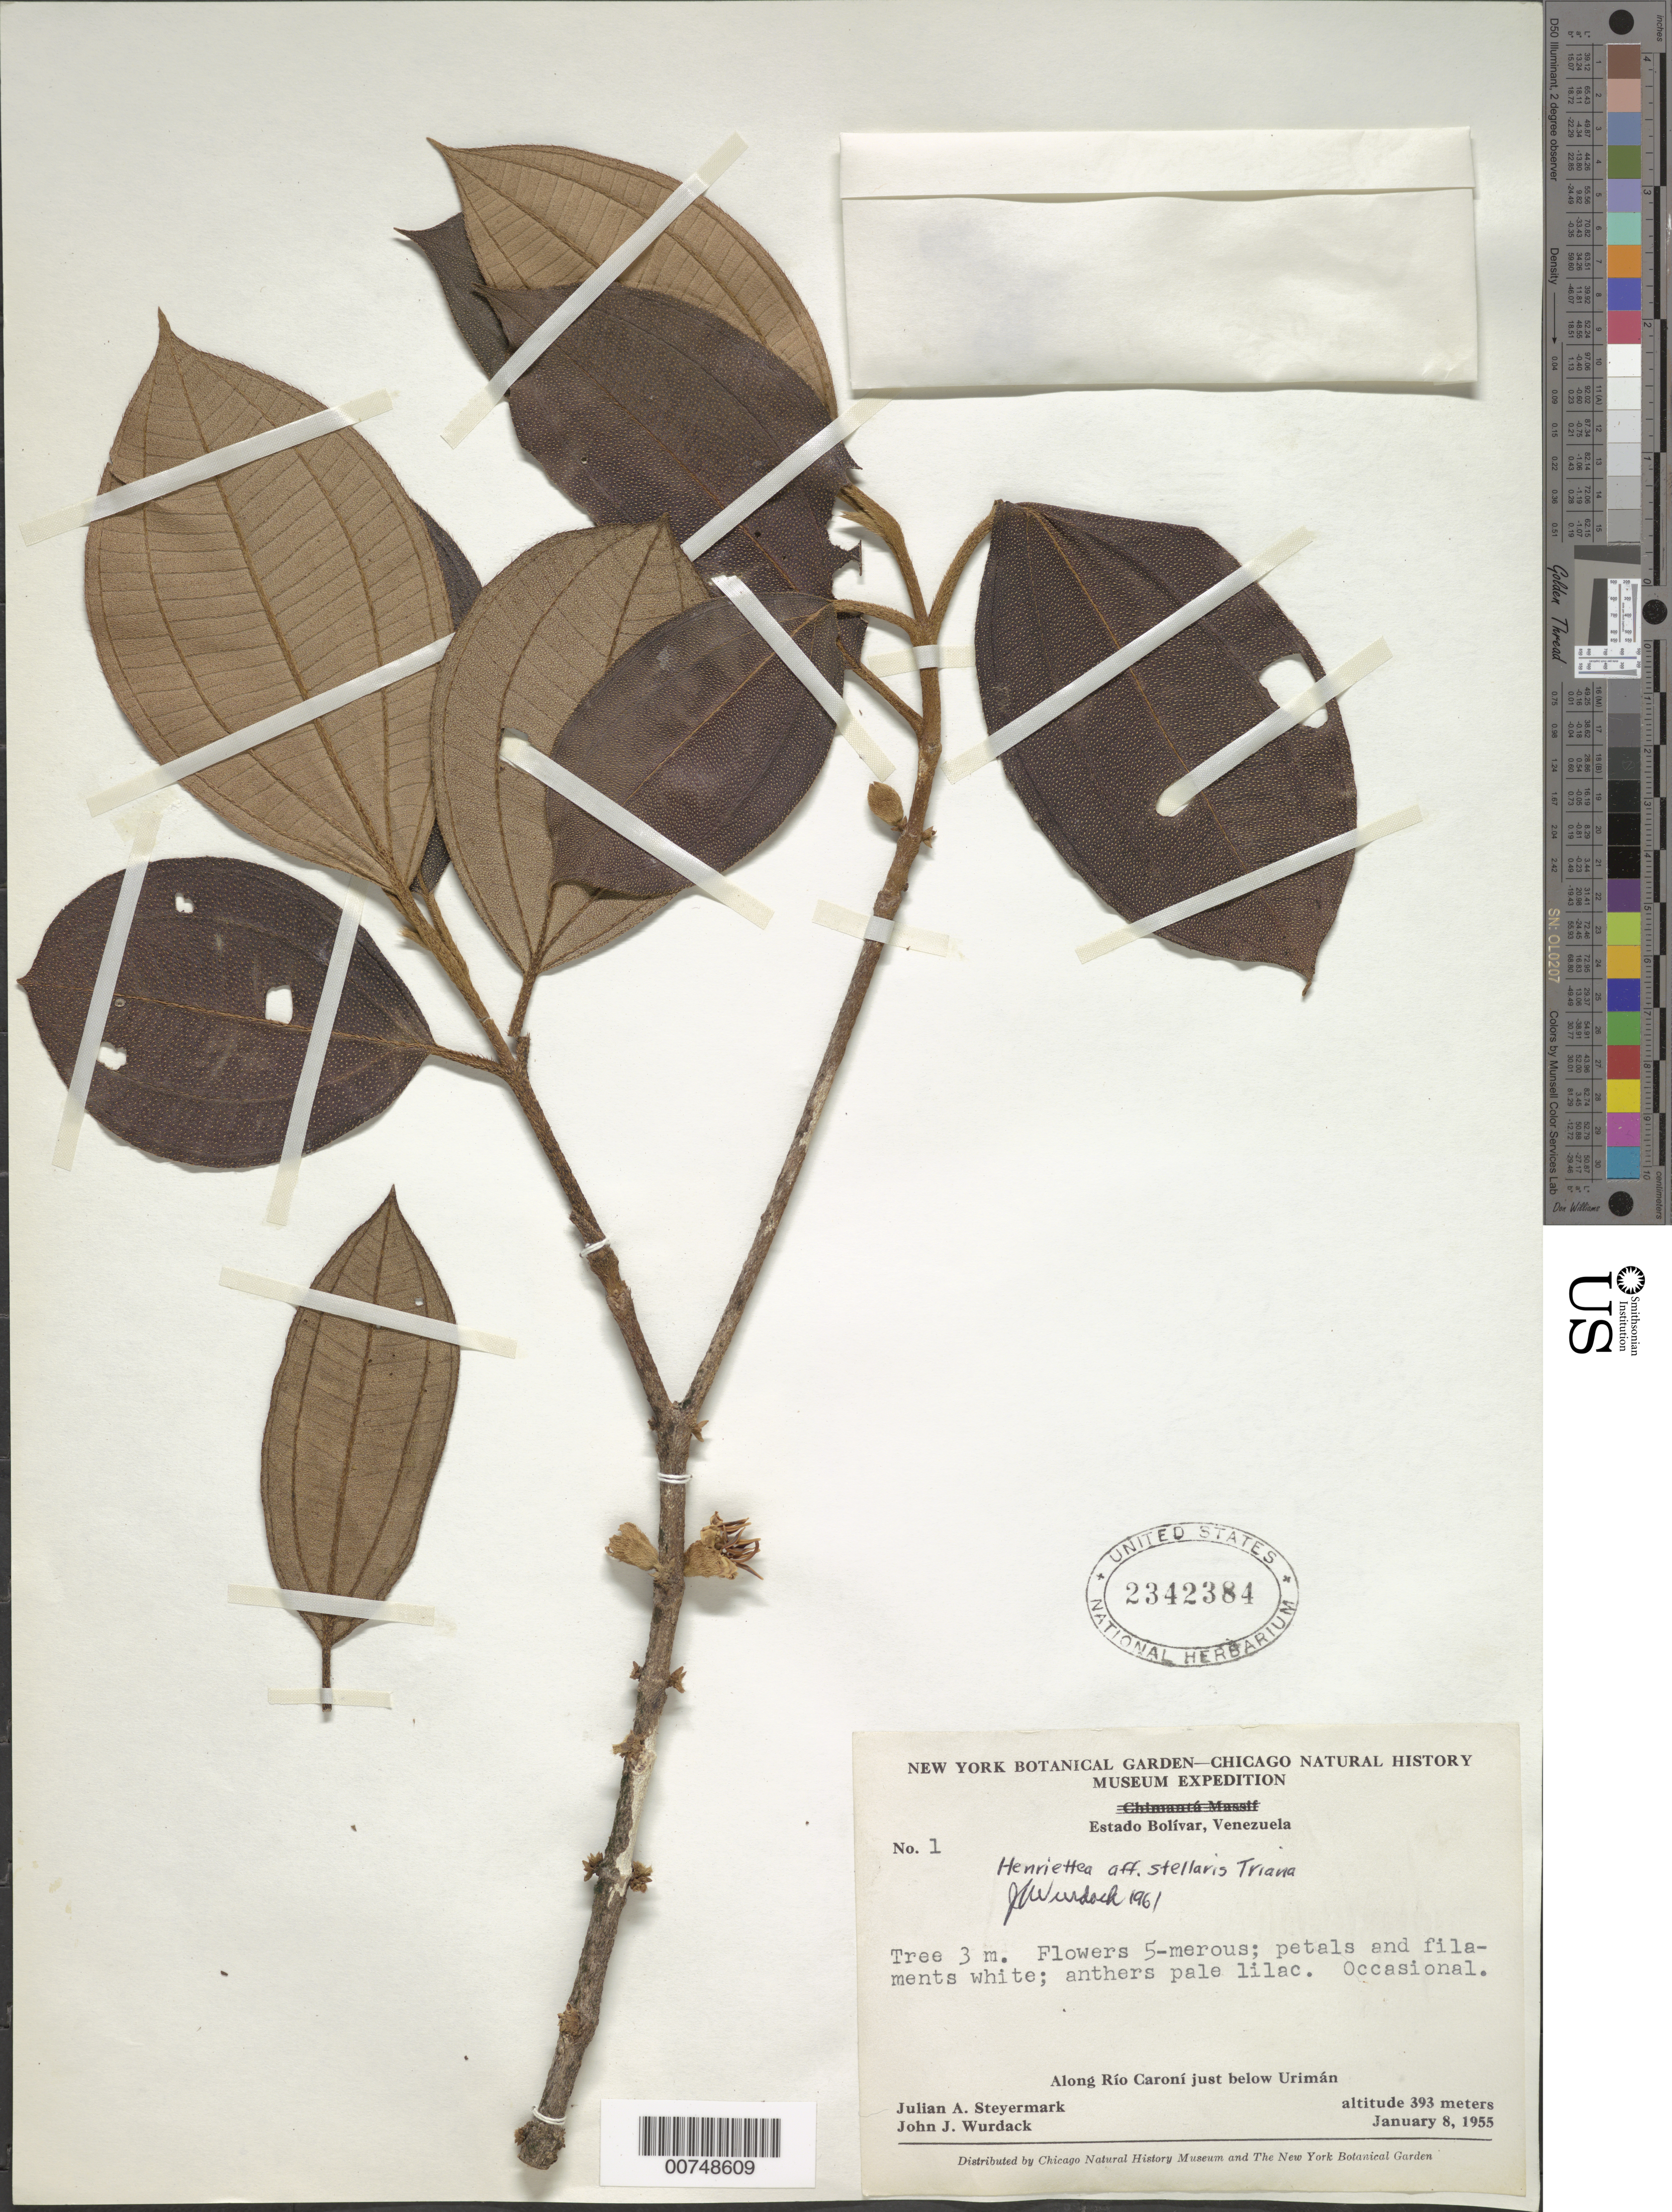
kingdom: Plantae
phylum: Tracheophyta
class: Magnoliopsida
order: Myrtales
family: Melastomataceae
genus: Henriettea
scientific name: Henriettea stellaris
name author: O. Berg ex Triana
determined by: Wurdack, John J., (US), US (UNITED STATES)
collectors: J. Steyermark & J. J. Wurdack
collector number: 55 1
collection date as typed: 8-Jan-55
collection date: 1955-01-08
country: Venezuela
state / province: Bolívar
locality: Río Caroní just below Uriman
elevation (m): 393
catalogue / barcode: US 2342384